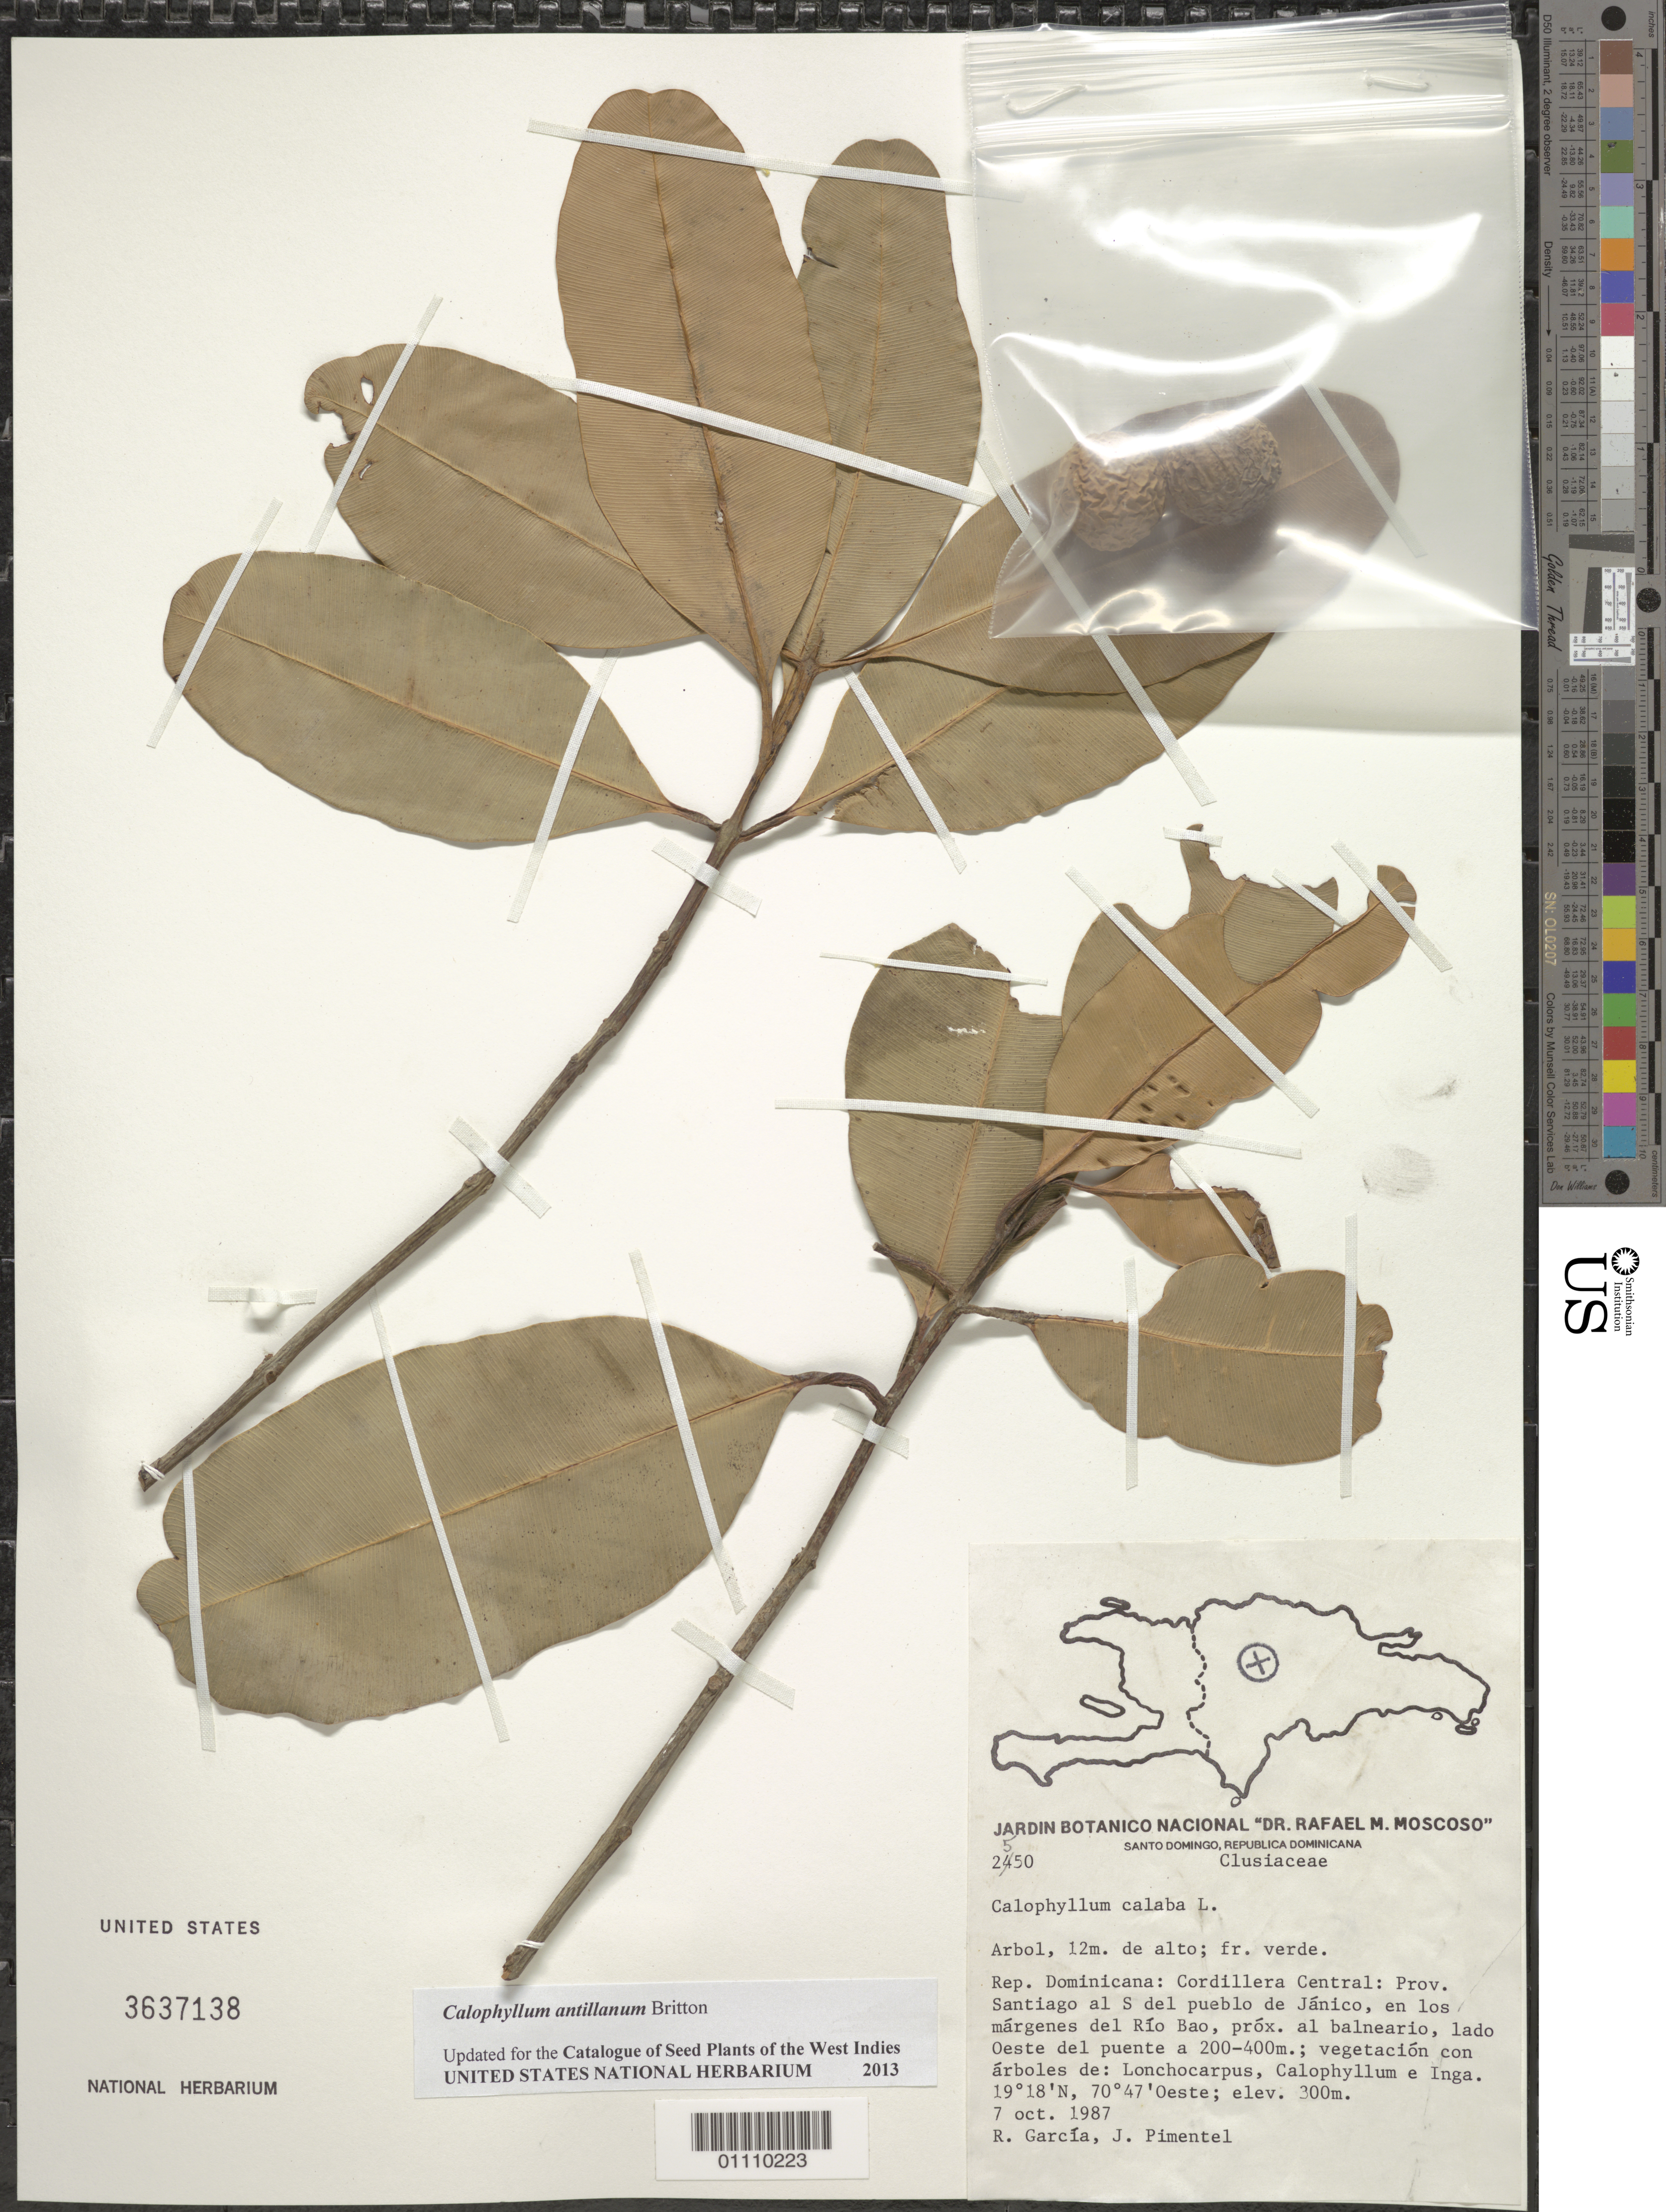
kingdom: Plantae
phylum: Tracheophyta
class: Magnoliopsida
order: Malpighiales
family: Calophyllaceae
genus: Calophyllum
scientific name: Calophyllum antillanum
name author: Britton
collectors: R. G. García & J. Pimentel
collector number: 2550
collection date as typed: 07 Oct 1987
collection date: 1987-10-07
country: Dominican Republic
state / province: Santiago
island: Hispaniola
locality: Cordillera Central, al S del pueblo de Jánico, en los márgenes del Río Bao, próx. Al balneario, lado Oeste del puente a 200-400 m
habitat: Vegetación con árboles de Lonchocarpus, Calophyllum e Inga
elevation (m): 300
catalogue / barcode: US 3637138